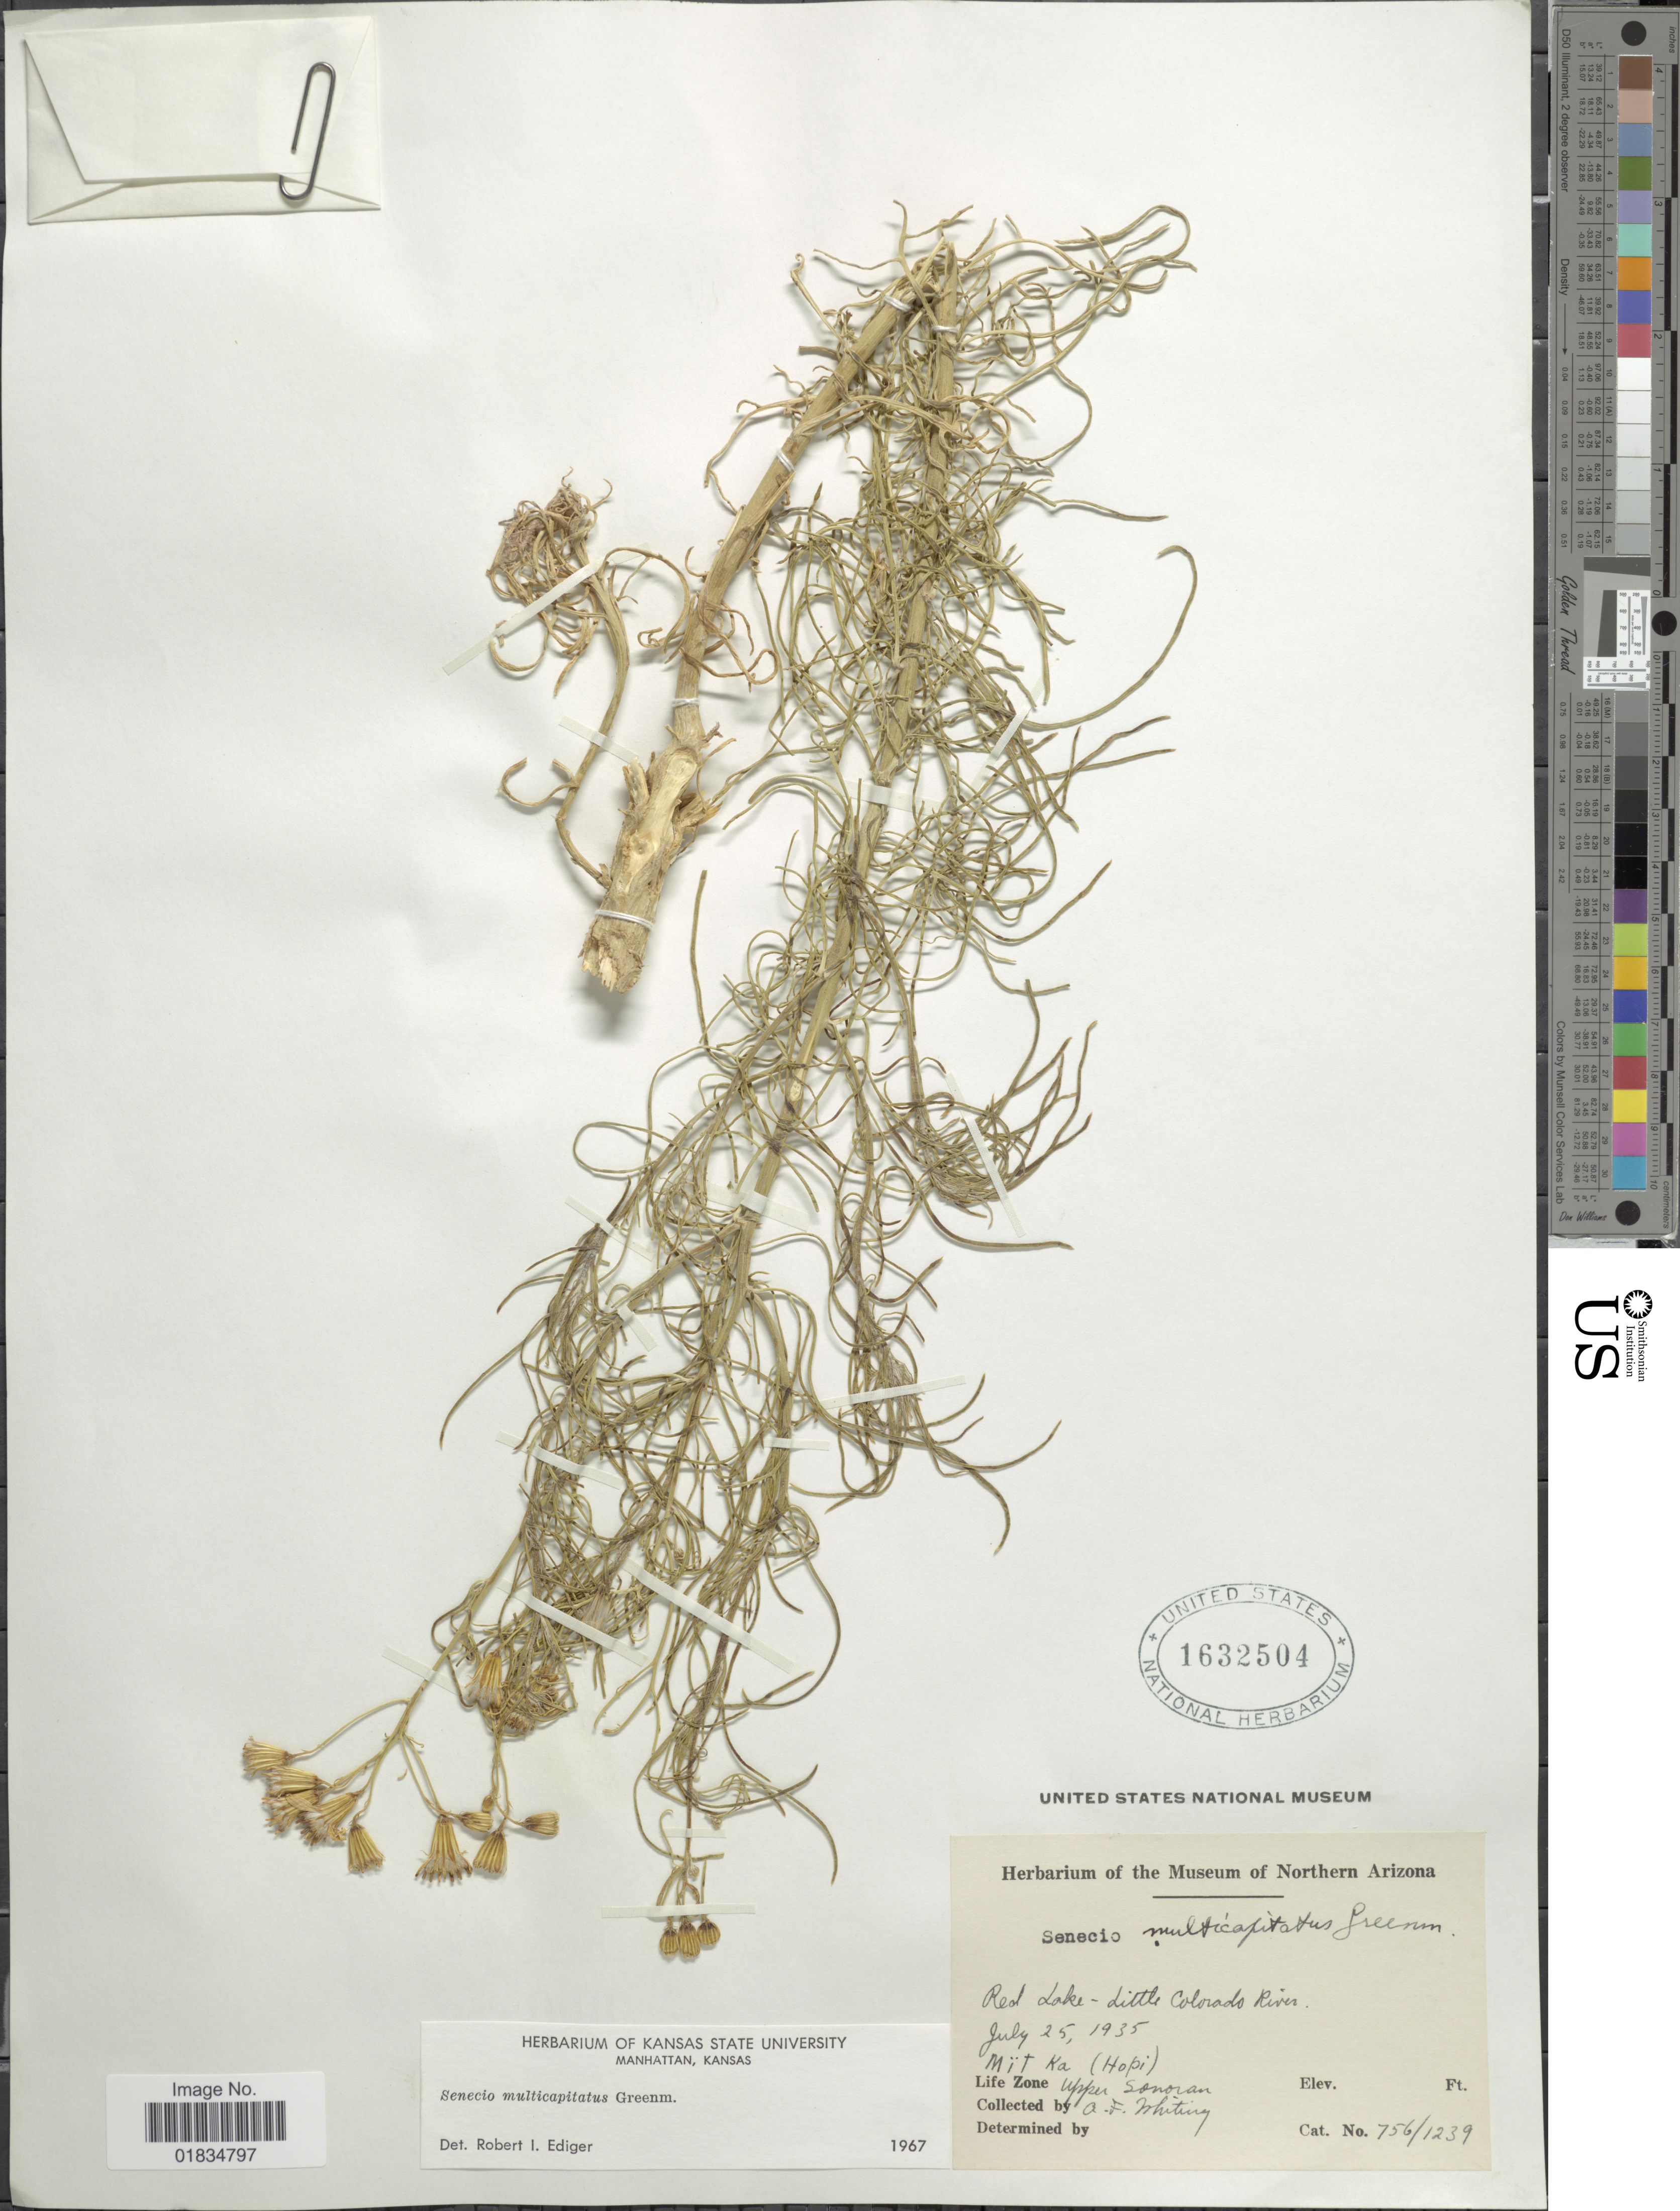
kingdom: Plantae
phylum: Tracheophyta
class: Magnoliopsida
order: Asterales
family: Asteraceae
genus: Senecio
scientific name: Senecio multicapitatus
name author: Greenm.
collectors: A. F. Whiting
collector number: Cat 756/1239*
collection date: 1935-07-25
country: United States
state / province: New Mexico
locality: Red Lake- Little Colorado River, Mit Ka (Hopi) Upper Sonoran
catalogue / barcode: US 1632504